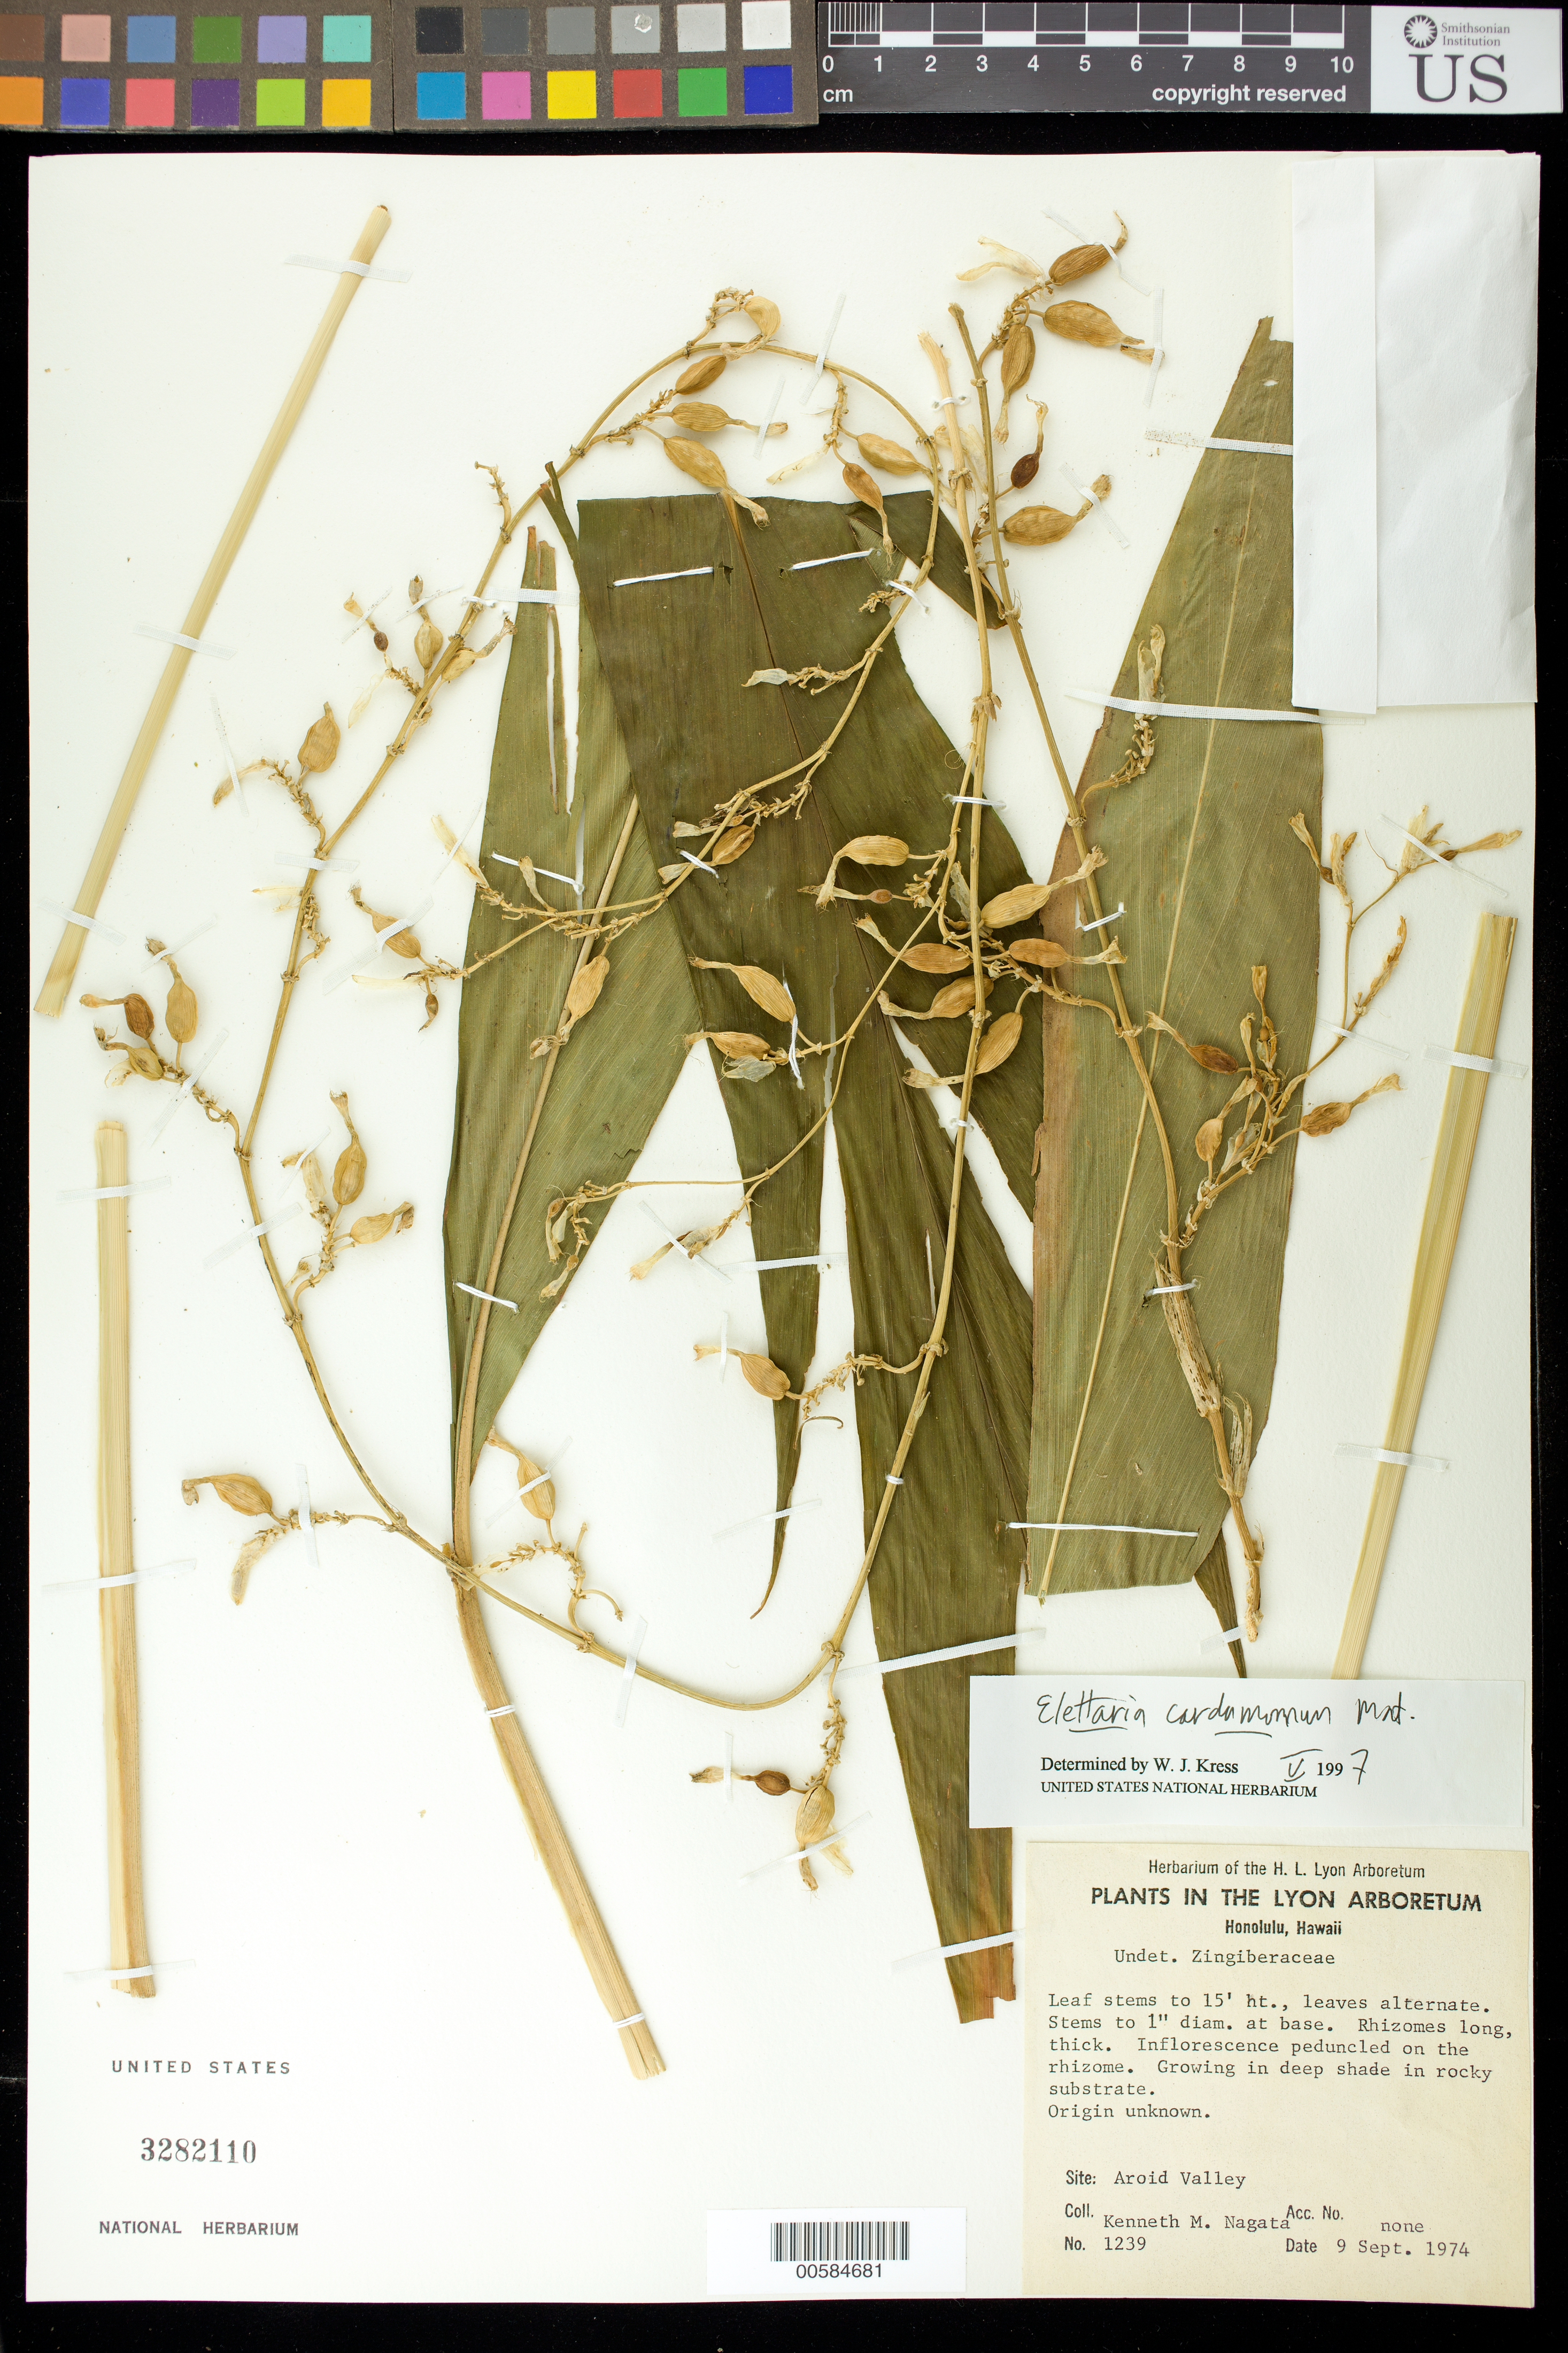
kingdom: Plantae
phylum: Tracheophyta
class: Liliopsida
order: Zingiberales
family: Zingiberaceae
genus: Elettaria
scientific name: Elettaria cardamomum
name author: (L.) Maton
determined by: Kress, W. J., (US), Smithsonian Institution - National Museum of Natural History (UNITED STATES)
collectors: K. Nagata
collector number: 1239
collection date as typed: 9 Sep 1974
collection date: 1974-09-09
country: United States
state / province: Hawaii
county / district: Honolulu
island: Oahu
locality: Lyon Arboretum, Honolulu, Aroid Valley.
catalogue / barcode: US 3282110